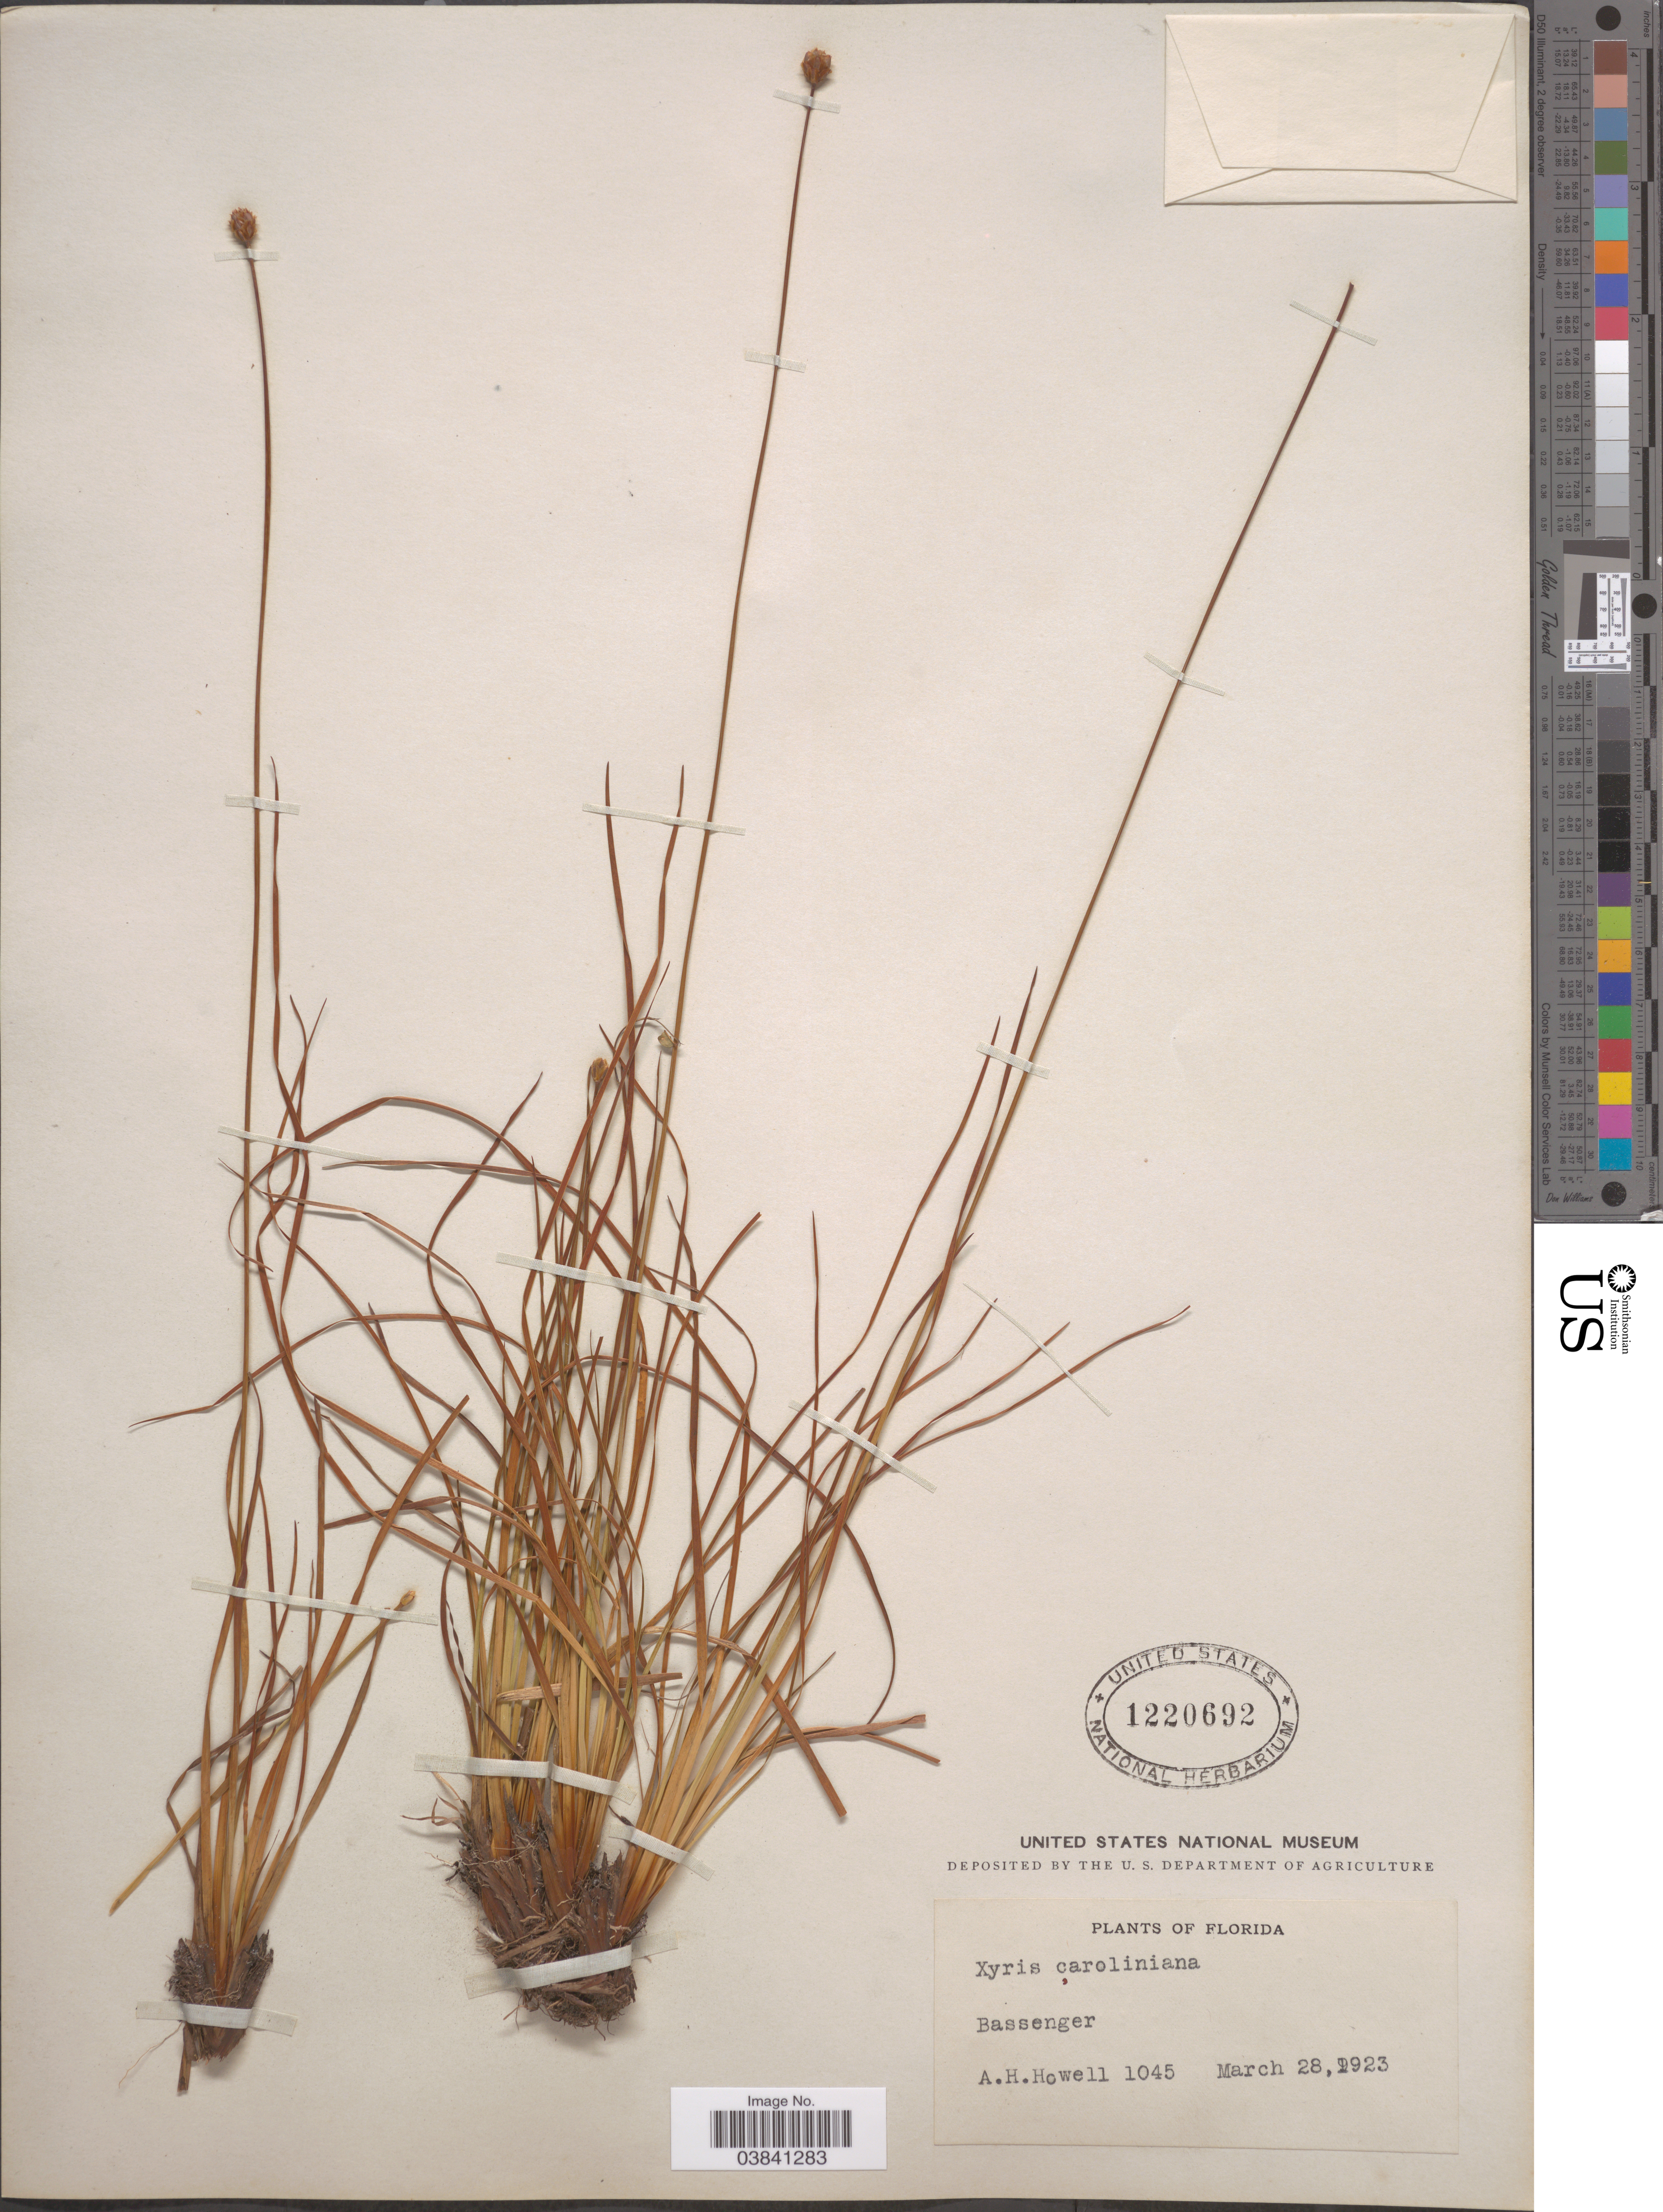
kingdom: Plantae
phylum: Tracheophyta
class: Liliopsida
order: Poales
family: Xyridaceae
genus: Xyris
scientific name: Xyris caroliniana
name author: Walter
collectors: A. Howell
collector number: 1045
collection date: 1923-03-28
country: United States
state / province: Florida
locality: Bassenger.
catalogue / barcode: US 1220692